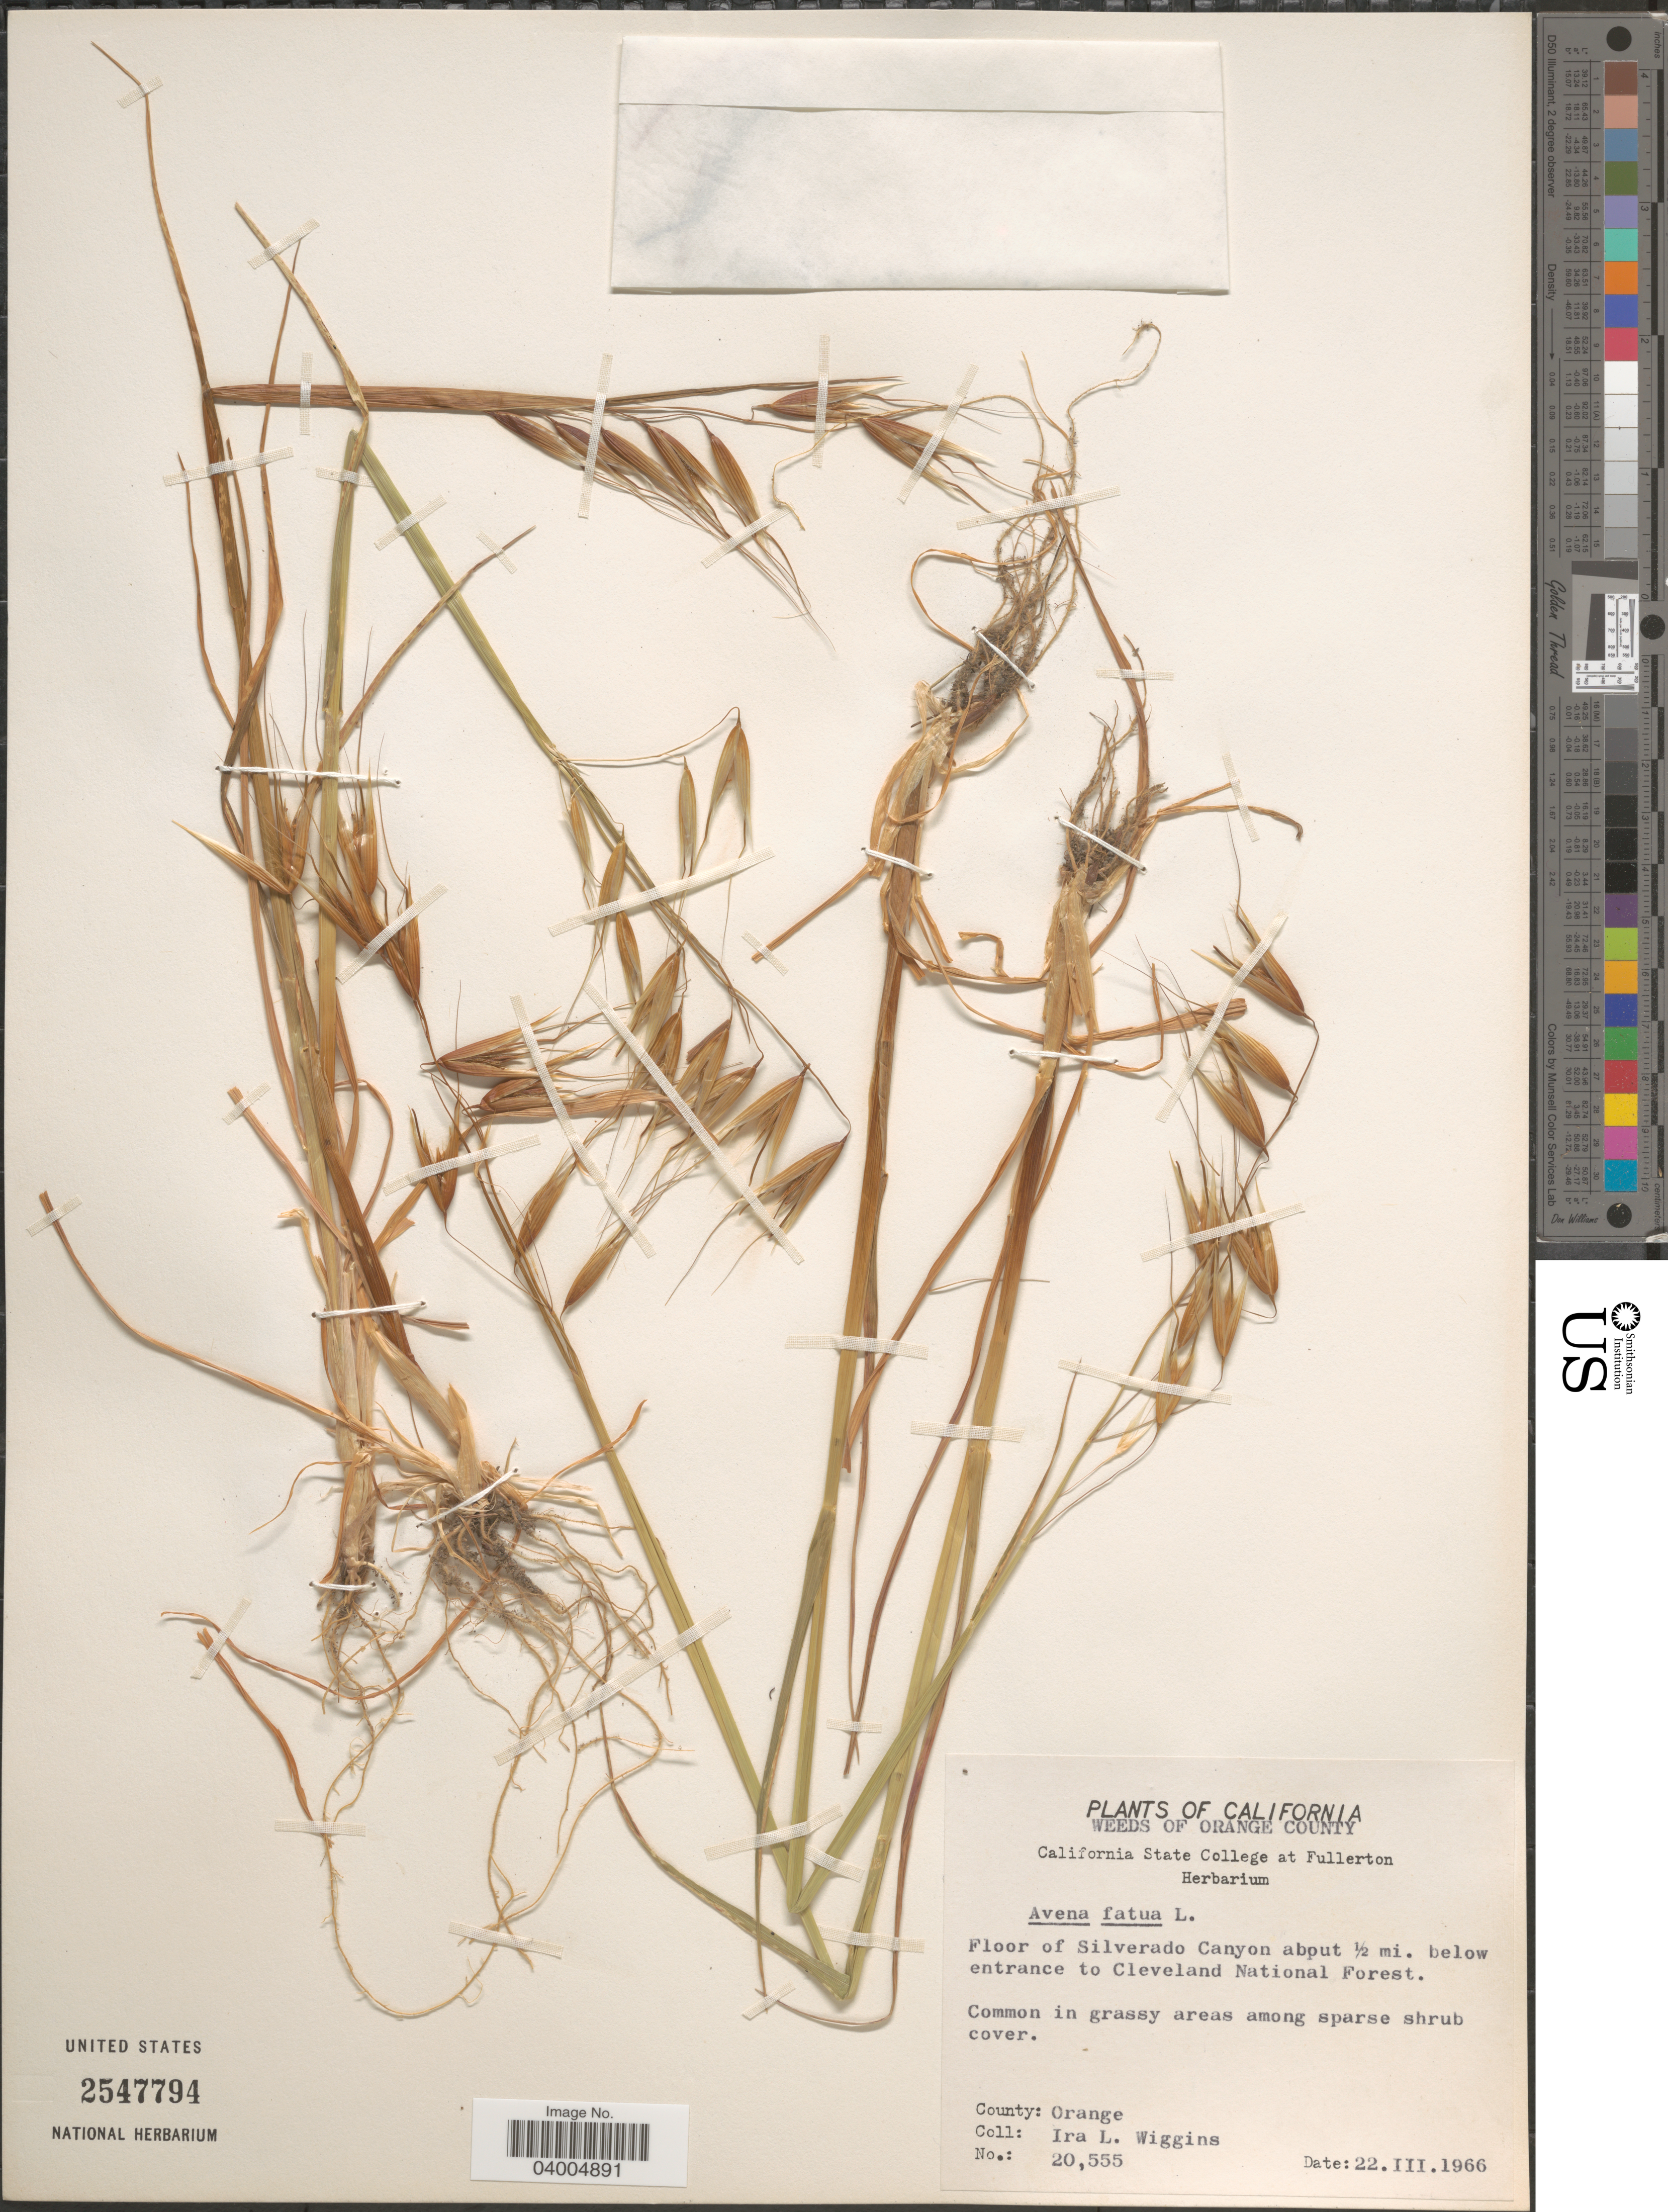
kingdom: Plantae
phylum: Tracheophyta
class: Liliopsida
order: Poales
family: Poaceae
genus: Avena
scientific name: Avena fatua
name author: L.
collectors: I. L. Wiggins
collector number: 20555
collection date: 1966-03-22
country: United States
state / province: California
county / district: Orange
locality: Orange County. Floor of Silverado Canyon about ½ mi. below entrance to Cleveland National Forest.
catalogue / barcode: US 2547794